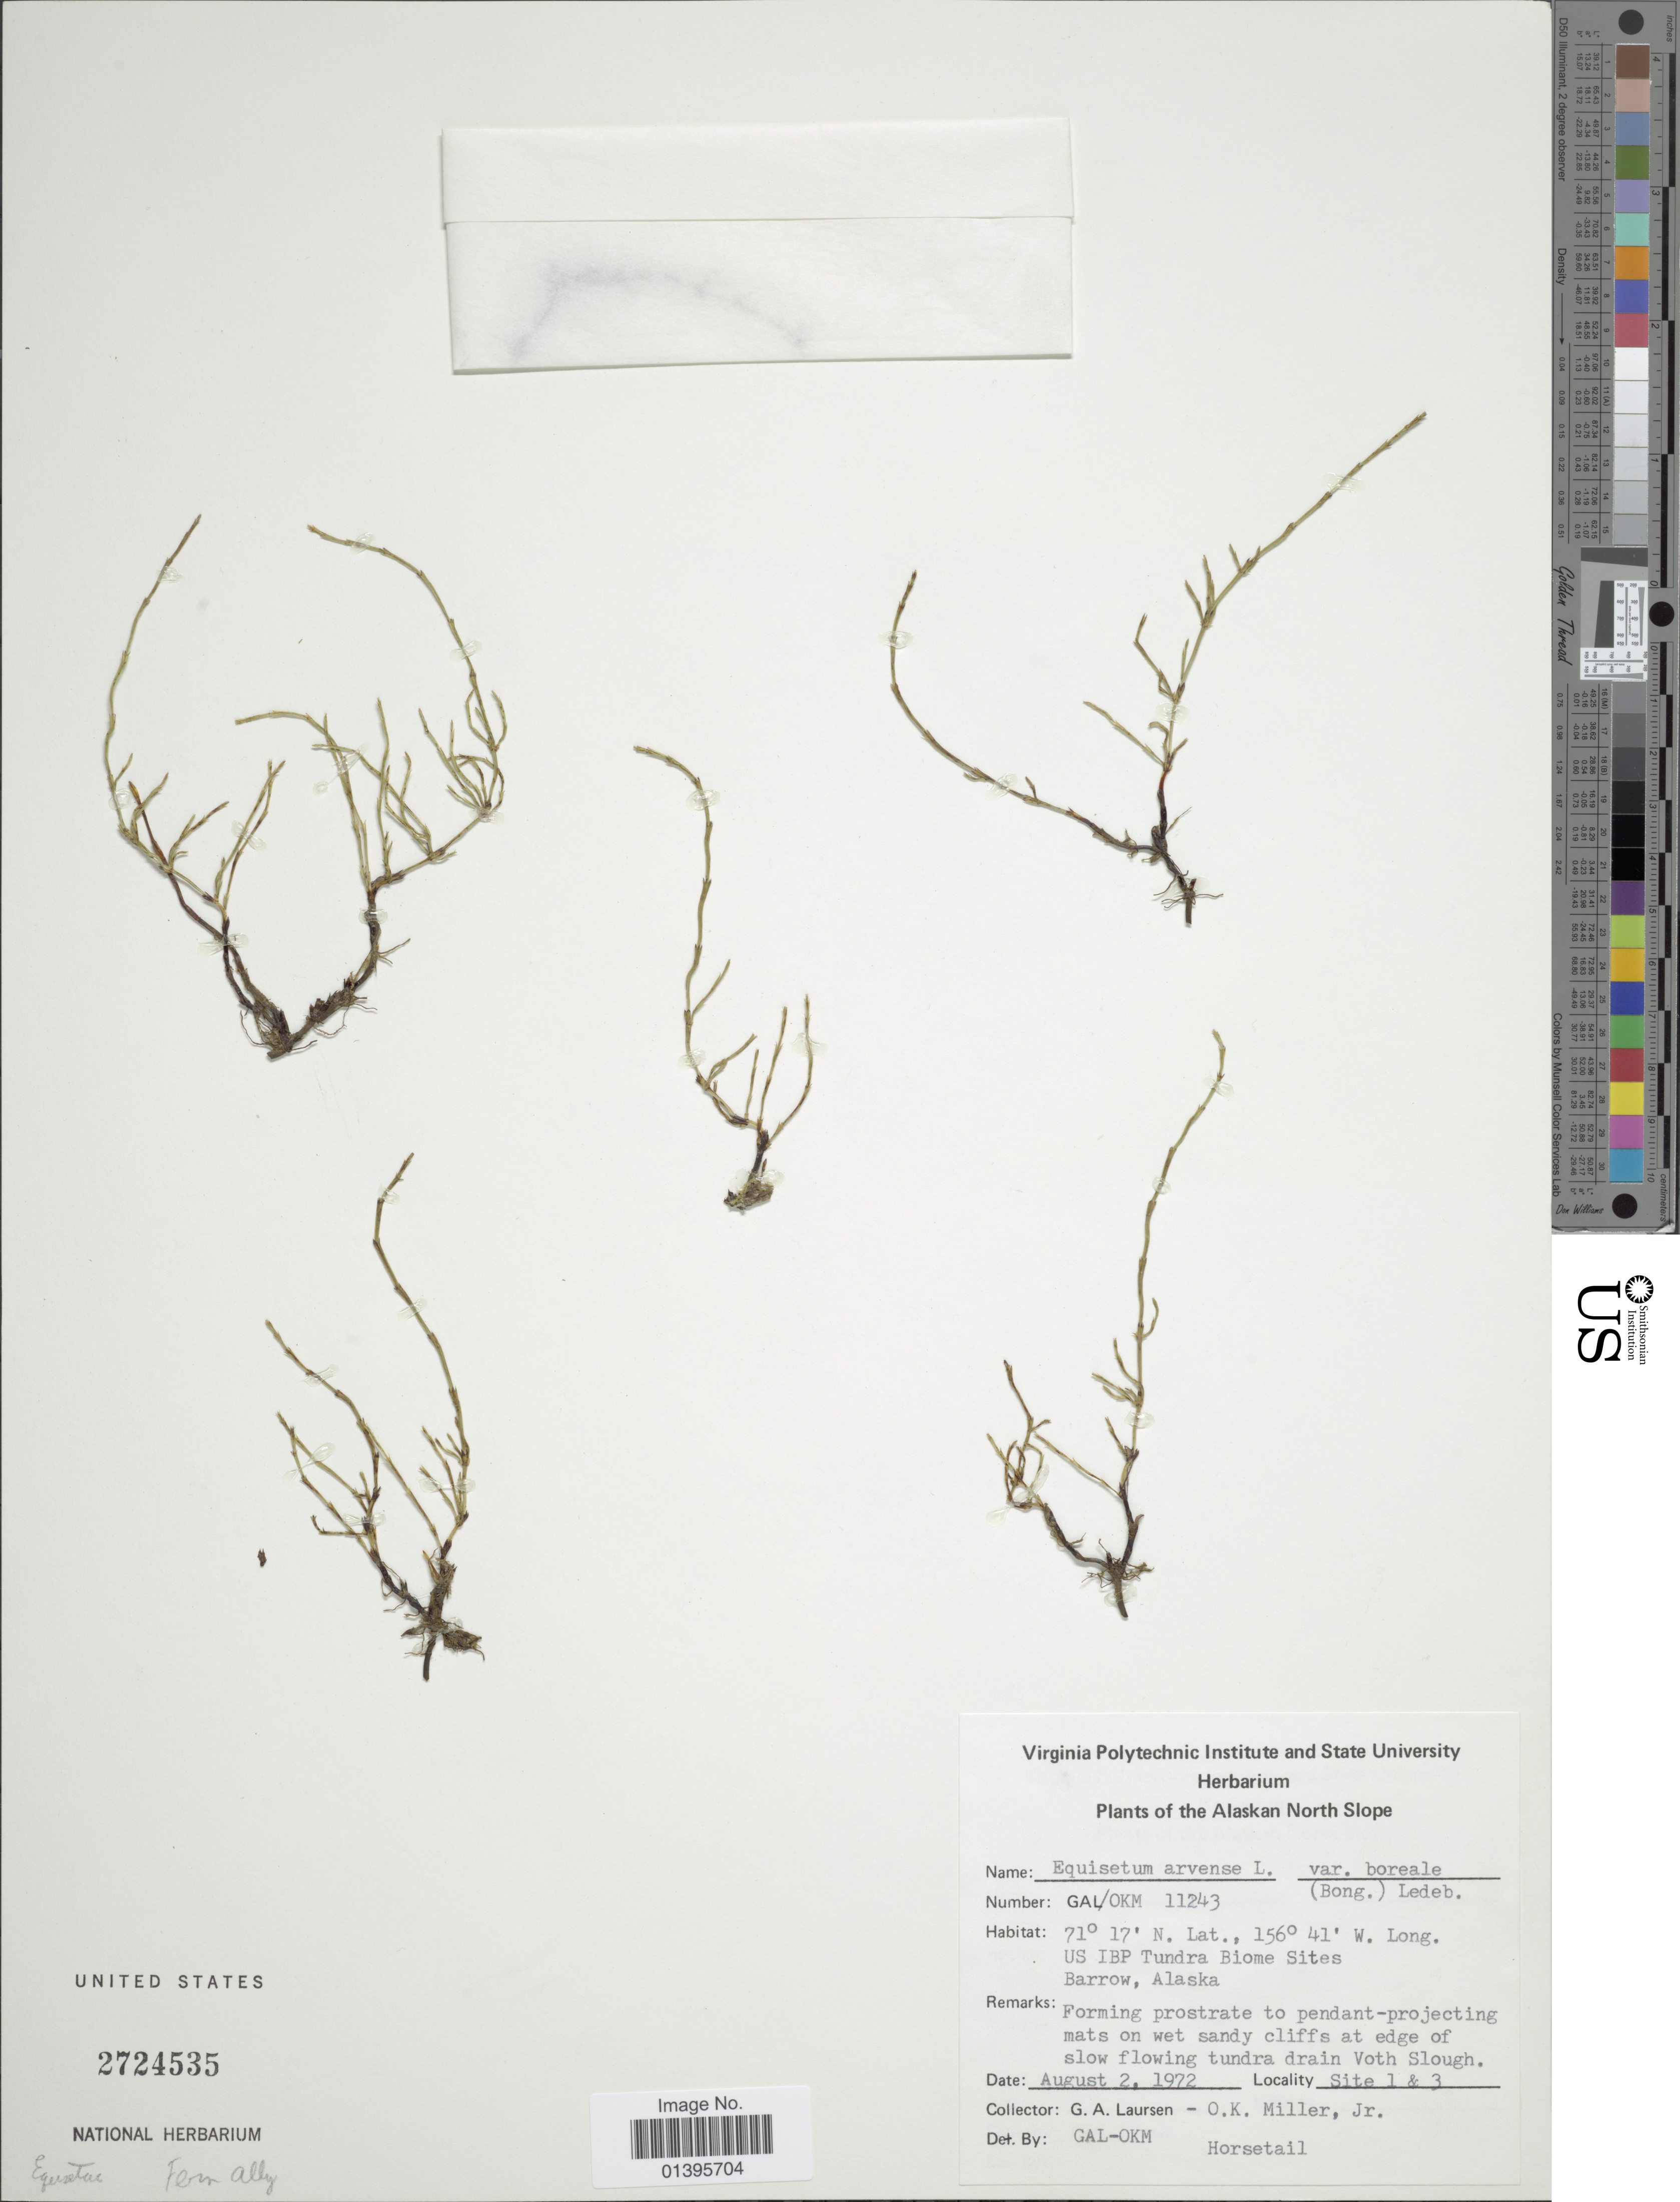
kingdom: Plantae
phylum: Tracheophyta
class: Polypodiopsida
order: Equisetales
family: Equisetaceae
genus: Equisetum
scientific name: Equisetum arvense var. boreale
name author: (Bong.) Rupr.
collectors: G. Laursen & O. Miller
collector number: GAL/OKM 11243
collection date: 1972-08-02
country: United States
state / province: Alaska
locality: Alaskan North Slope. US IBP Tundra Biome Sites Barrow. Site 1 & 3.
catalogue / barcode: US 2724535